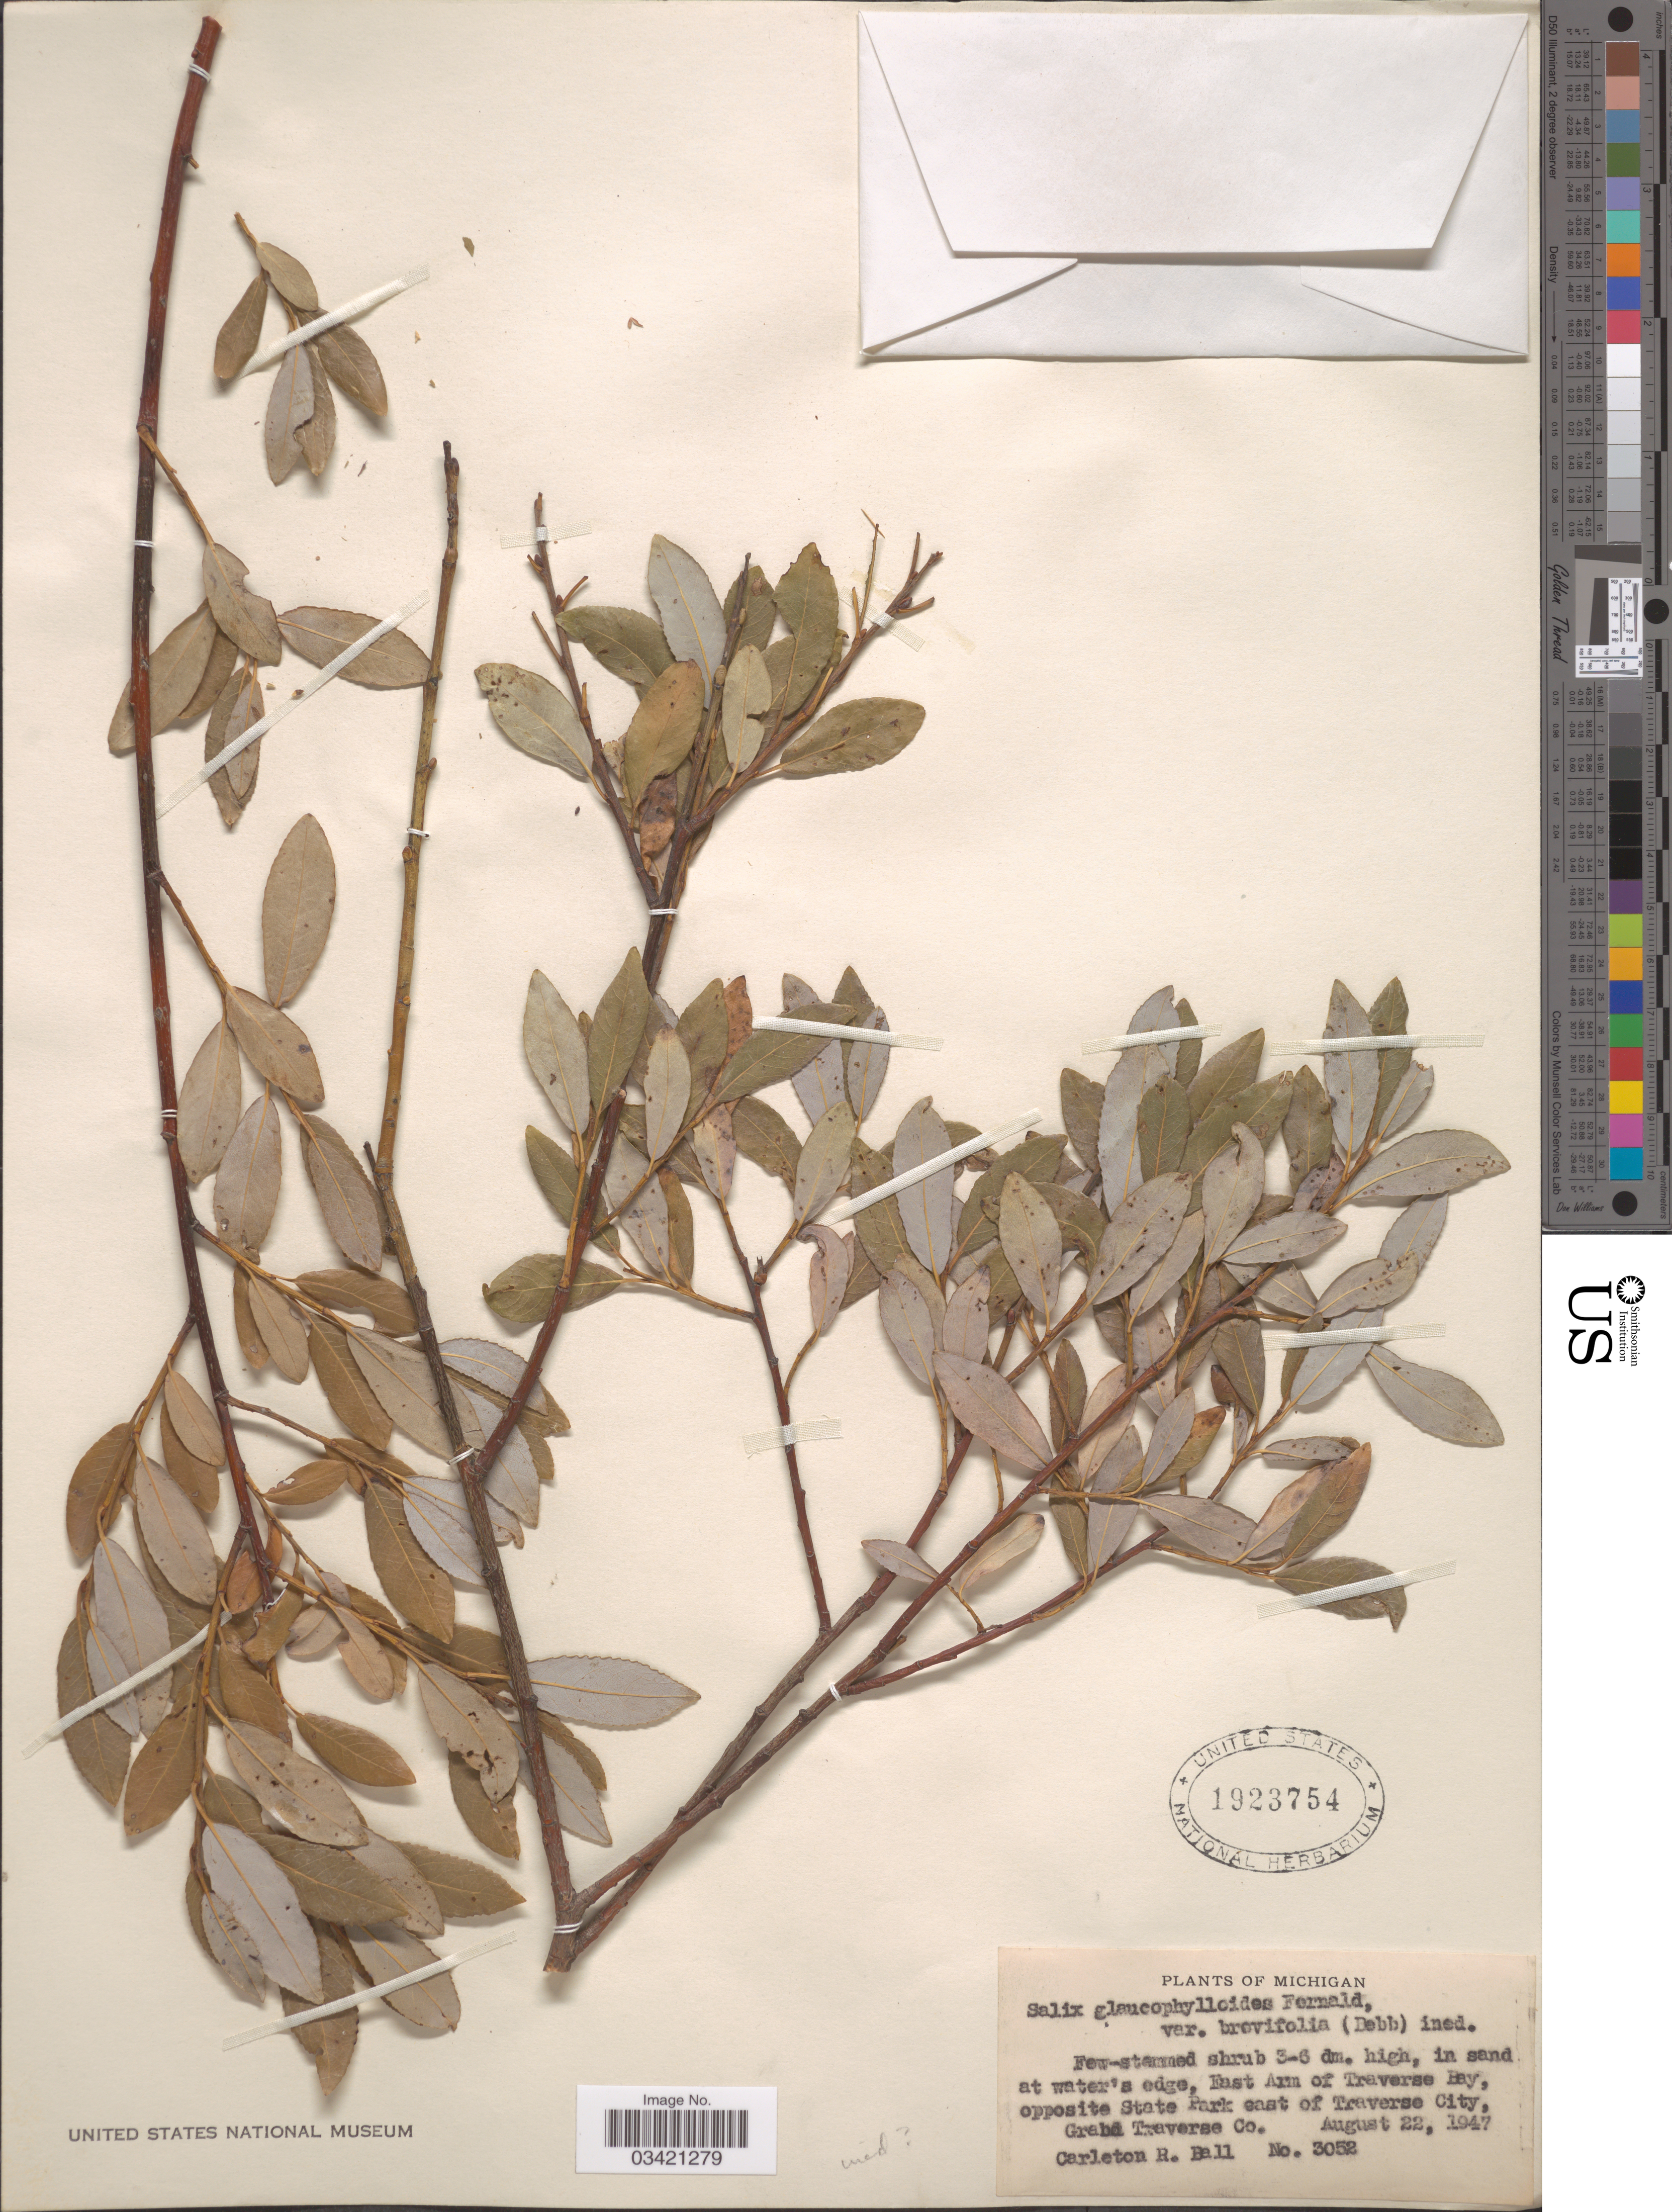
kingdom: Plantae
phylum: Tracheophyta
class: Magnoliopsida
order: Malpighiales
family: Salicaceae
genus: Salix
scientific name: Salix glaucophylla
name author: Andersson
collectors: C. R. Ball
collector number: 3052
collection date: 1947-08-22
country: United States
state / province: Michigan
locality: East Arm of Traverse Bay, opposite State Park east of Traverse City, Grand Traverse Co.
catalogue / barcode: US 1923754